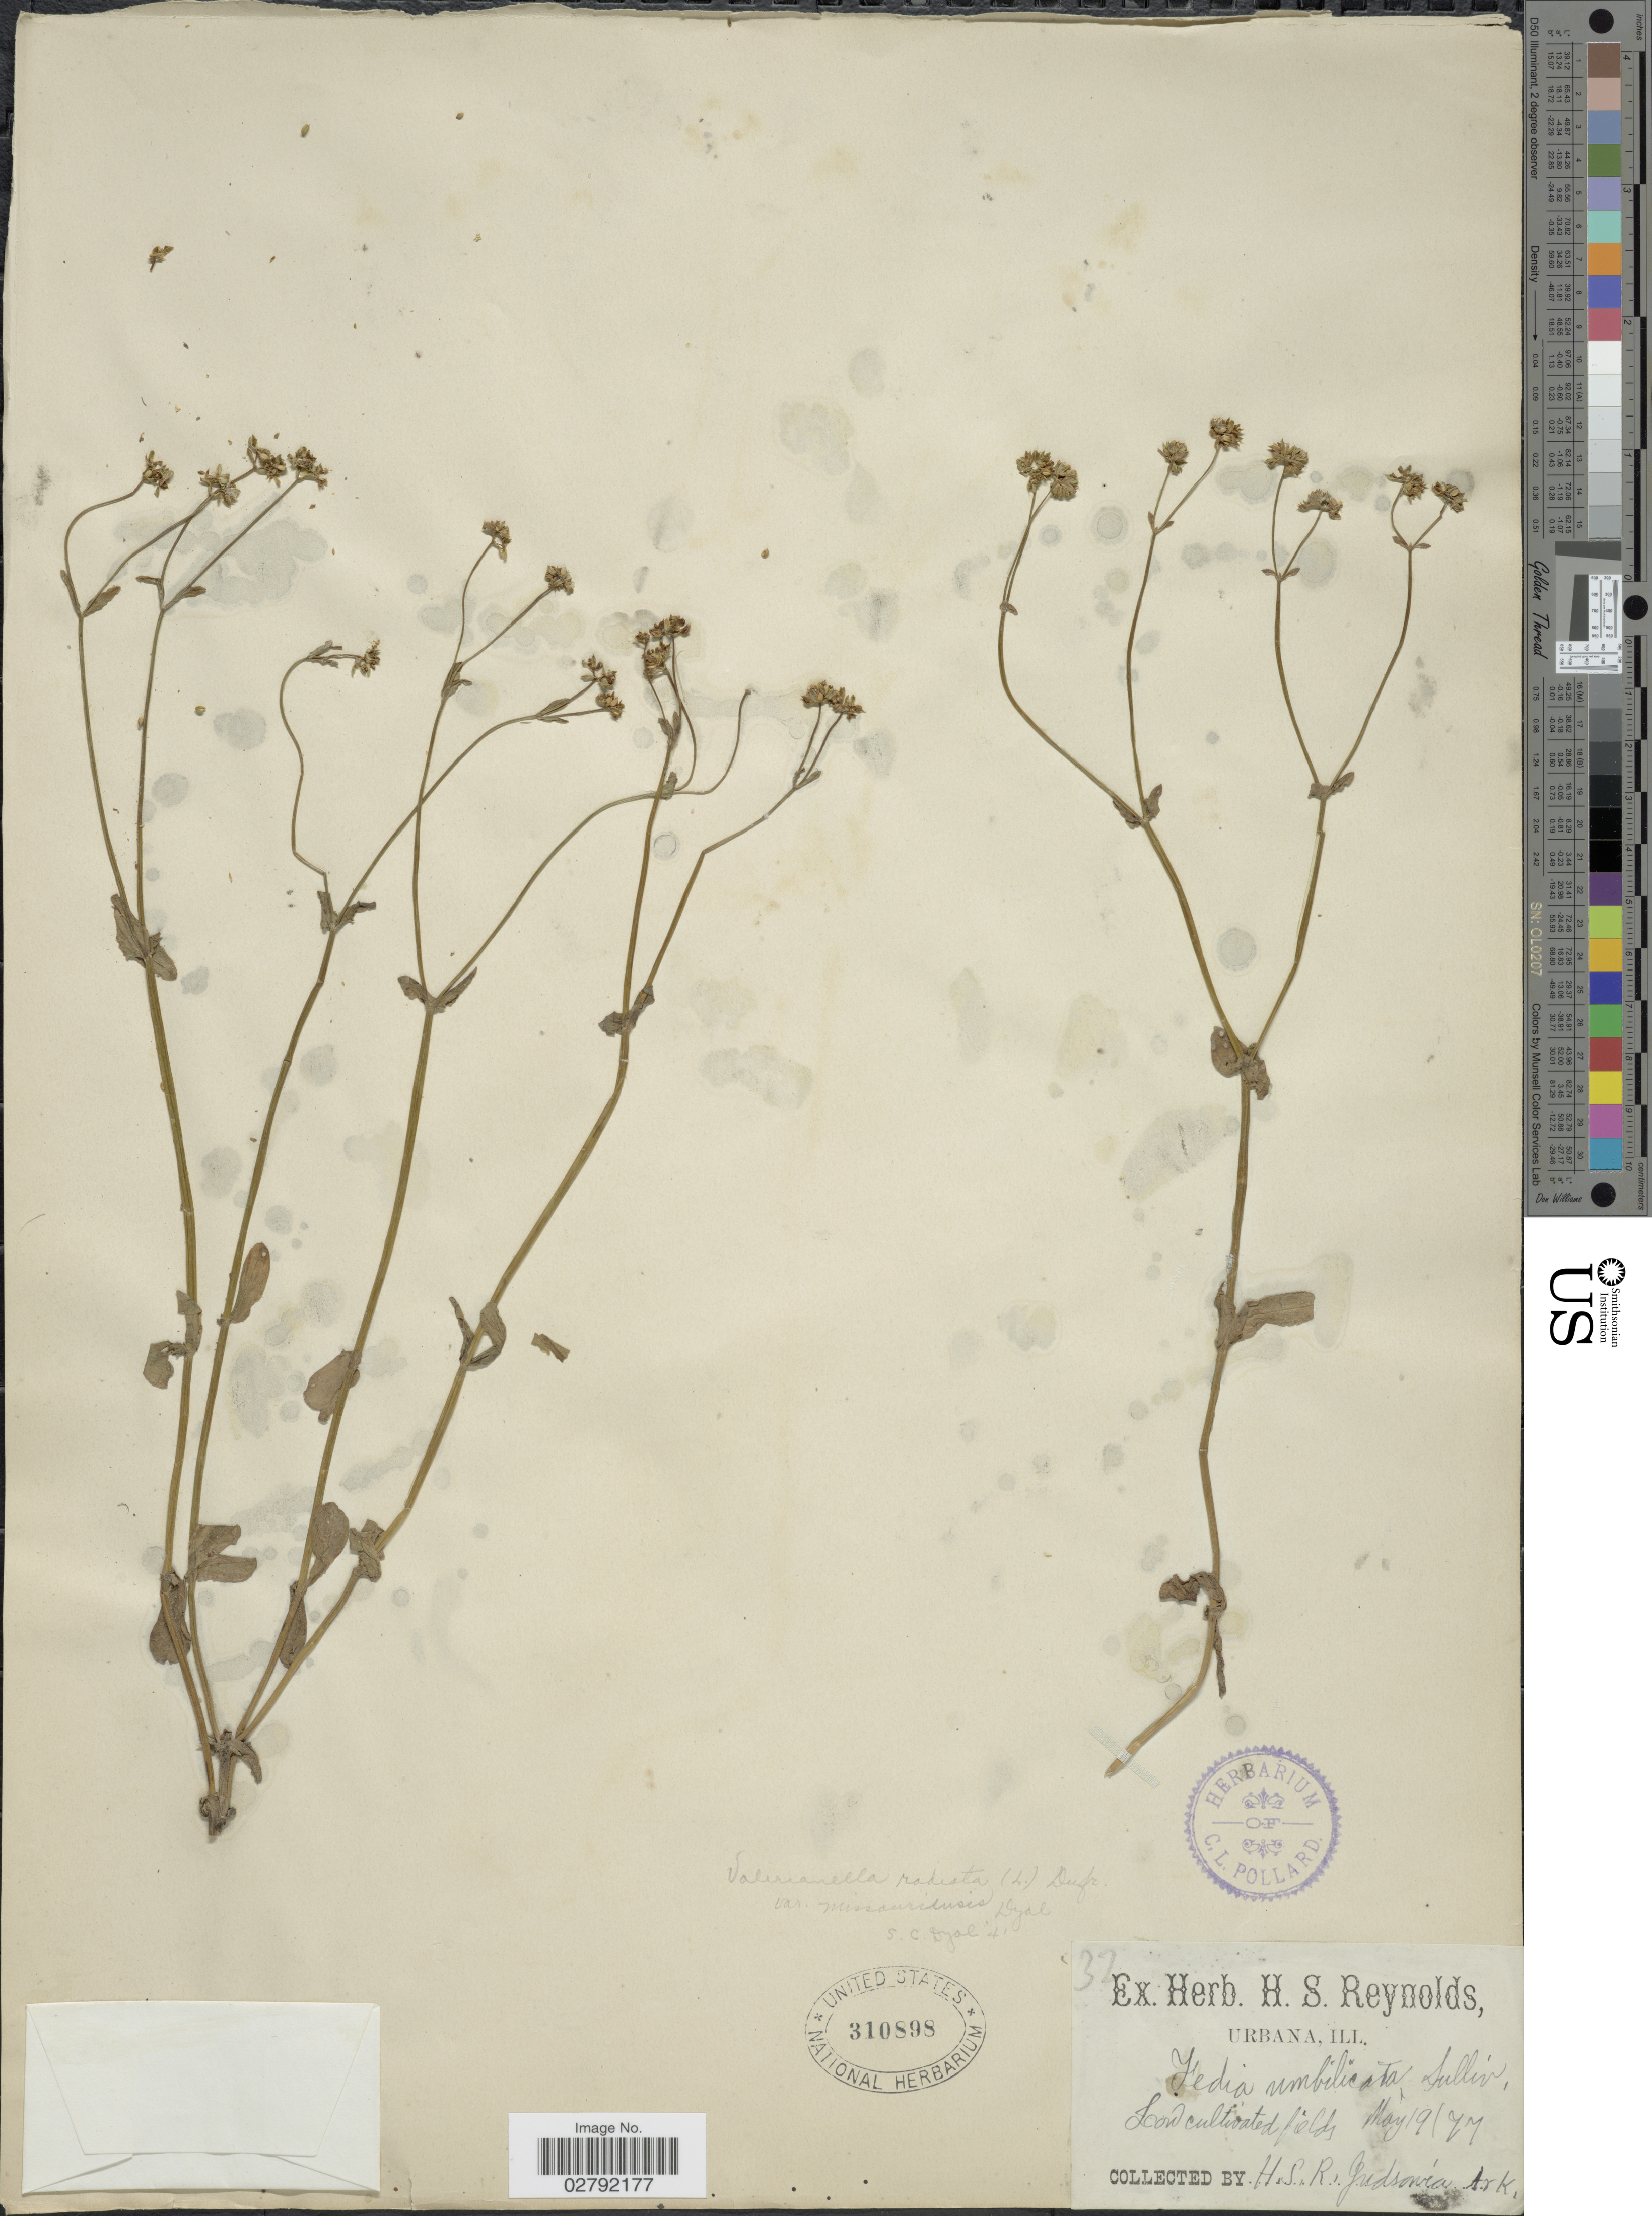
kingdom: Plantae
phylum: Tracheophyta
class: Magnoliopsida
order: Dipsacales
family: Caprifoliaceae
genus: Valerianella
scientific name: Valerianella radiata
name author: (L.) Dufr.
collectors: H. Reynolds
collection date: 1877-05-19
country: United States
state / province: Arkansas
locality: Judsonia, Ark.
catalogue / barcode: US 310898